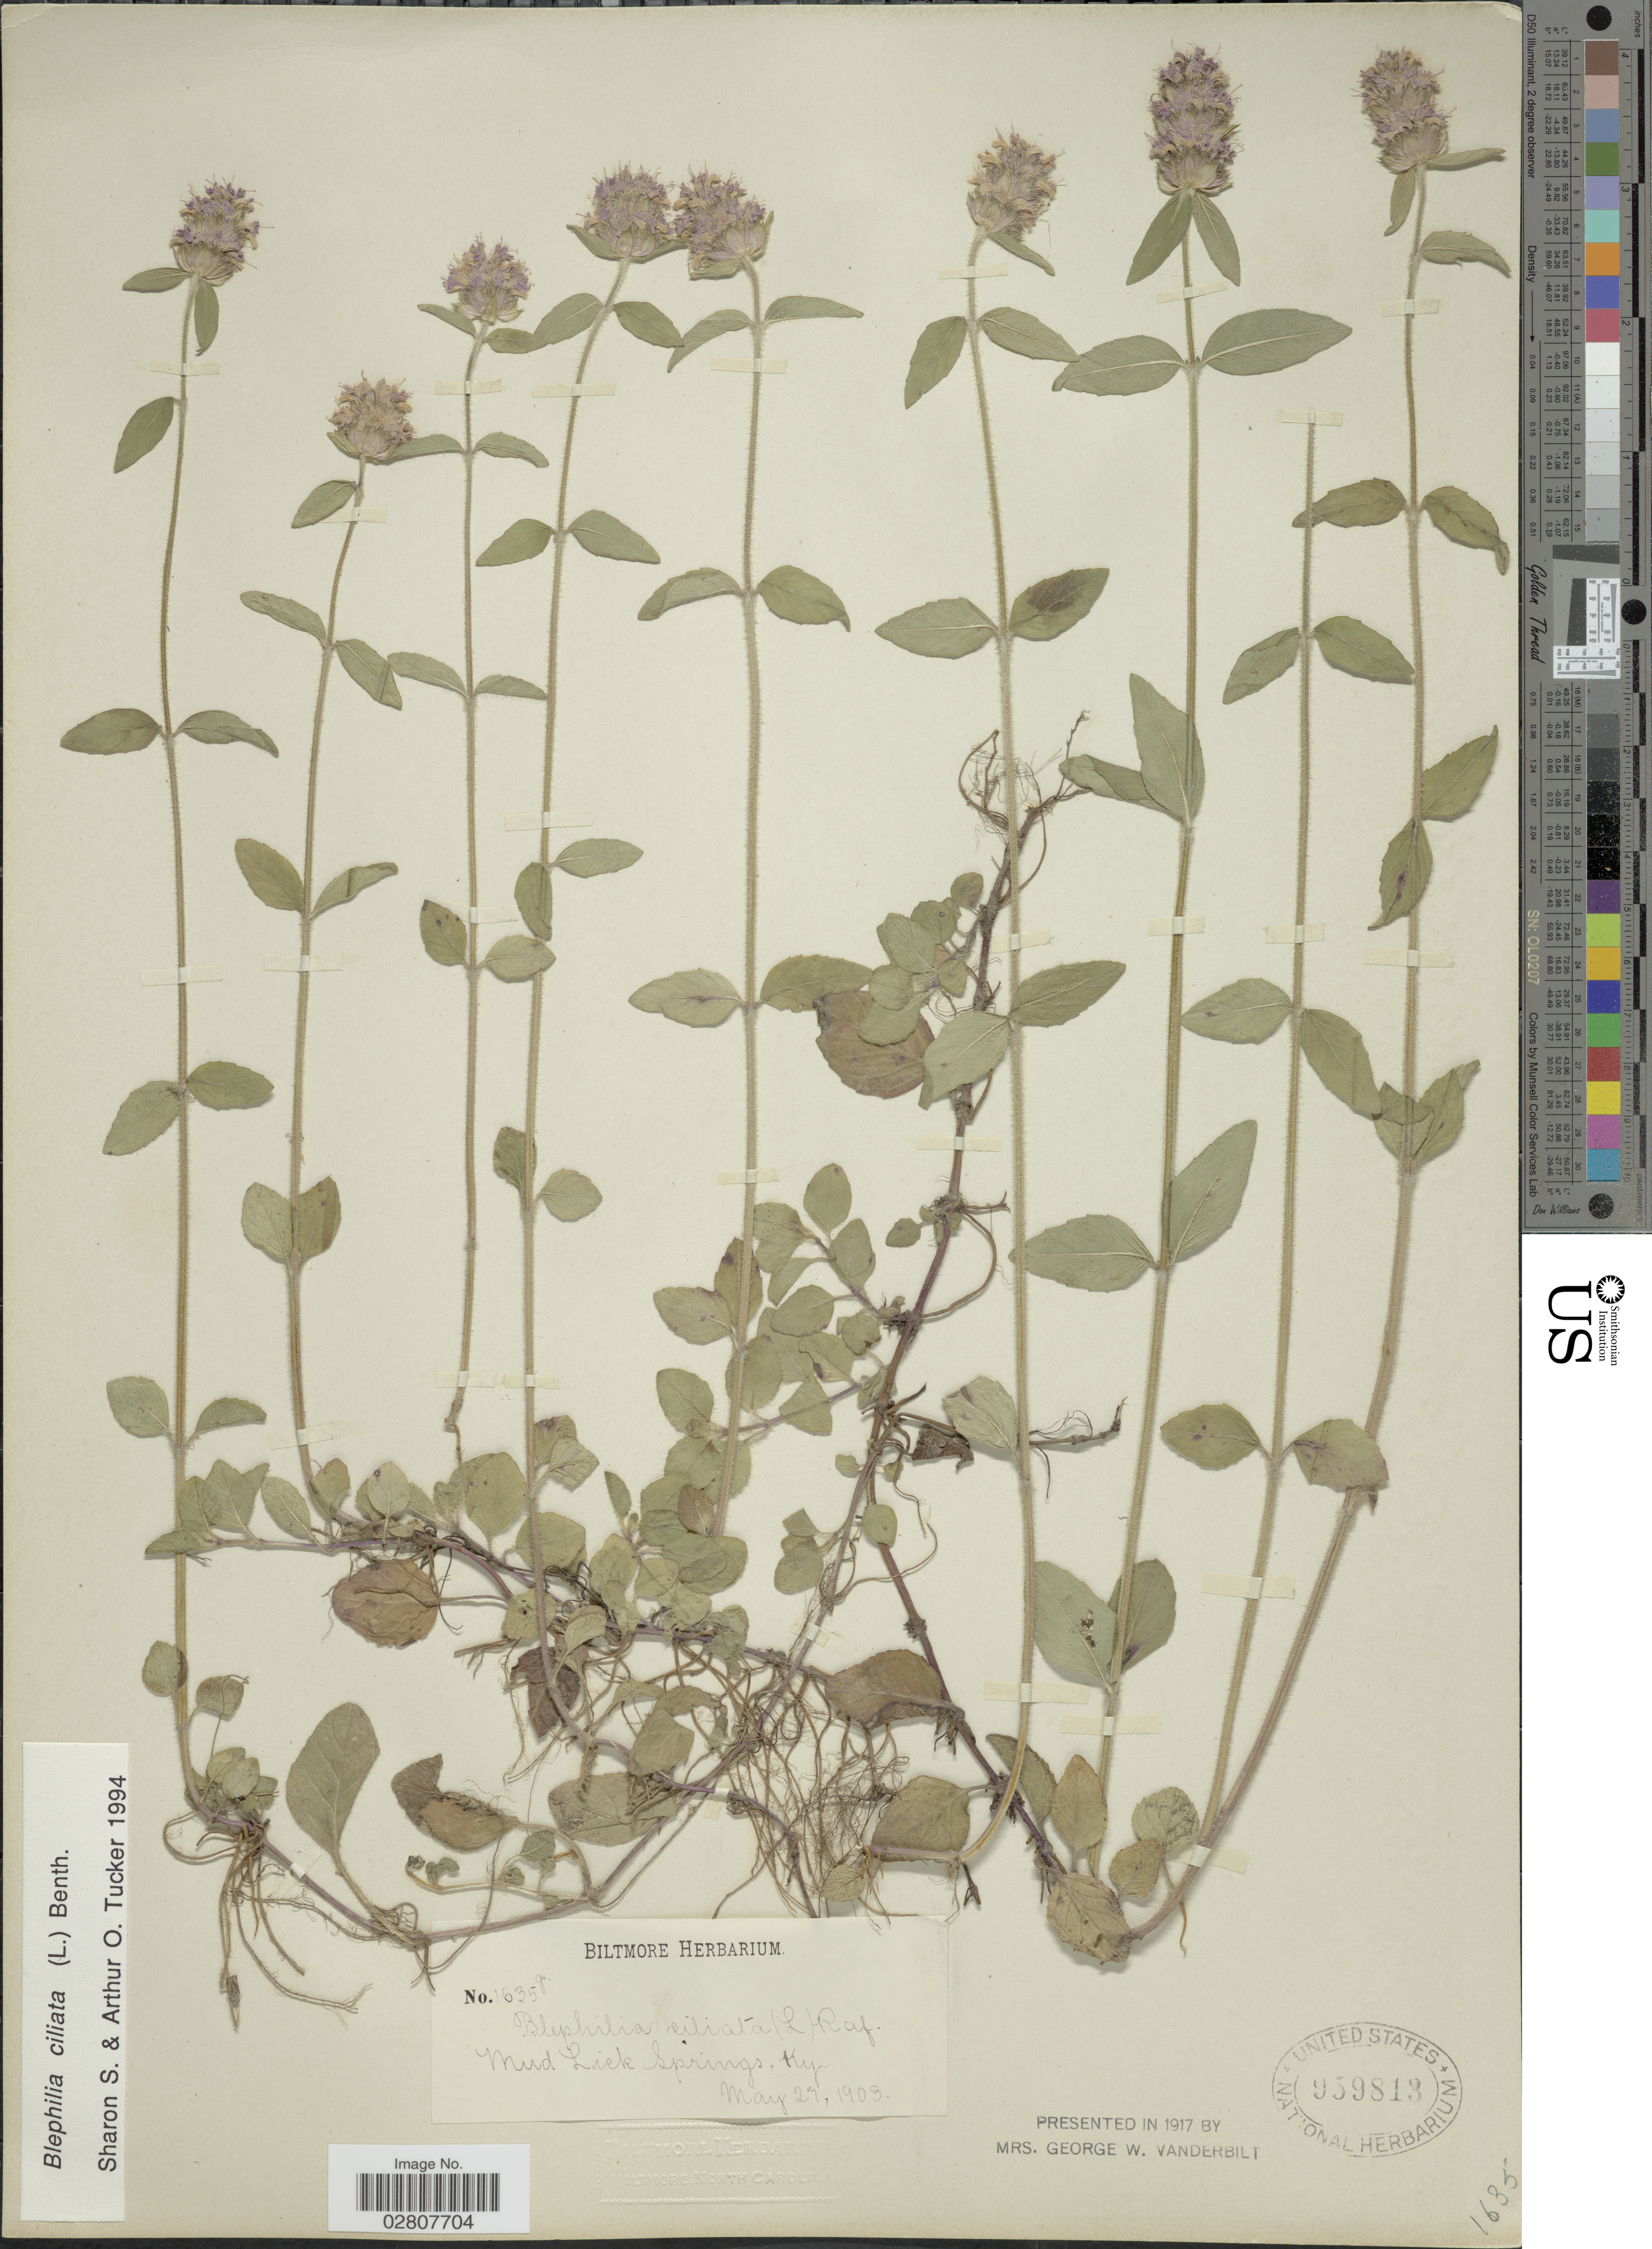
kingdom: Plantae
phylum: Tracheophyta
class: Magnoliopsida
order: Lamiales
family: Lamiaceae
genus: Blephilia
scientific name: Blephilia ciliata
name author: (L.) Raf. ex Benth.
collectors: ex herb. Biltmore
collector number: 1635g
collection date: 1903-05-27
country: United States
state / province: Kentucky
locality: Mud Lick Springs.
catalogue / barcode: US 959813